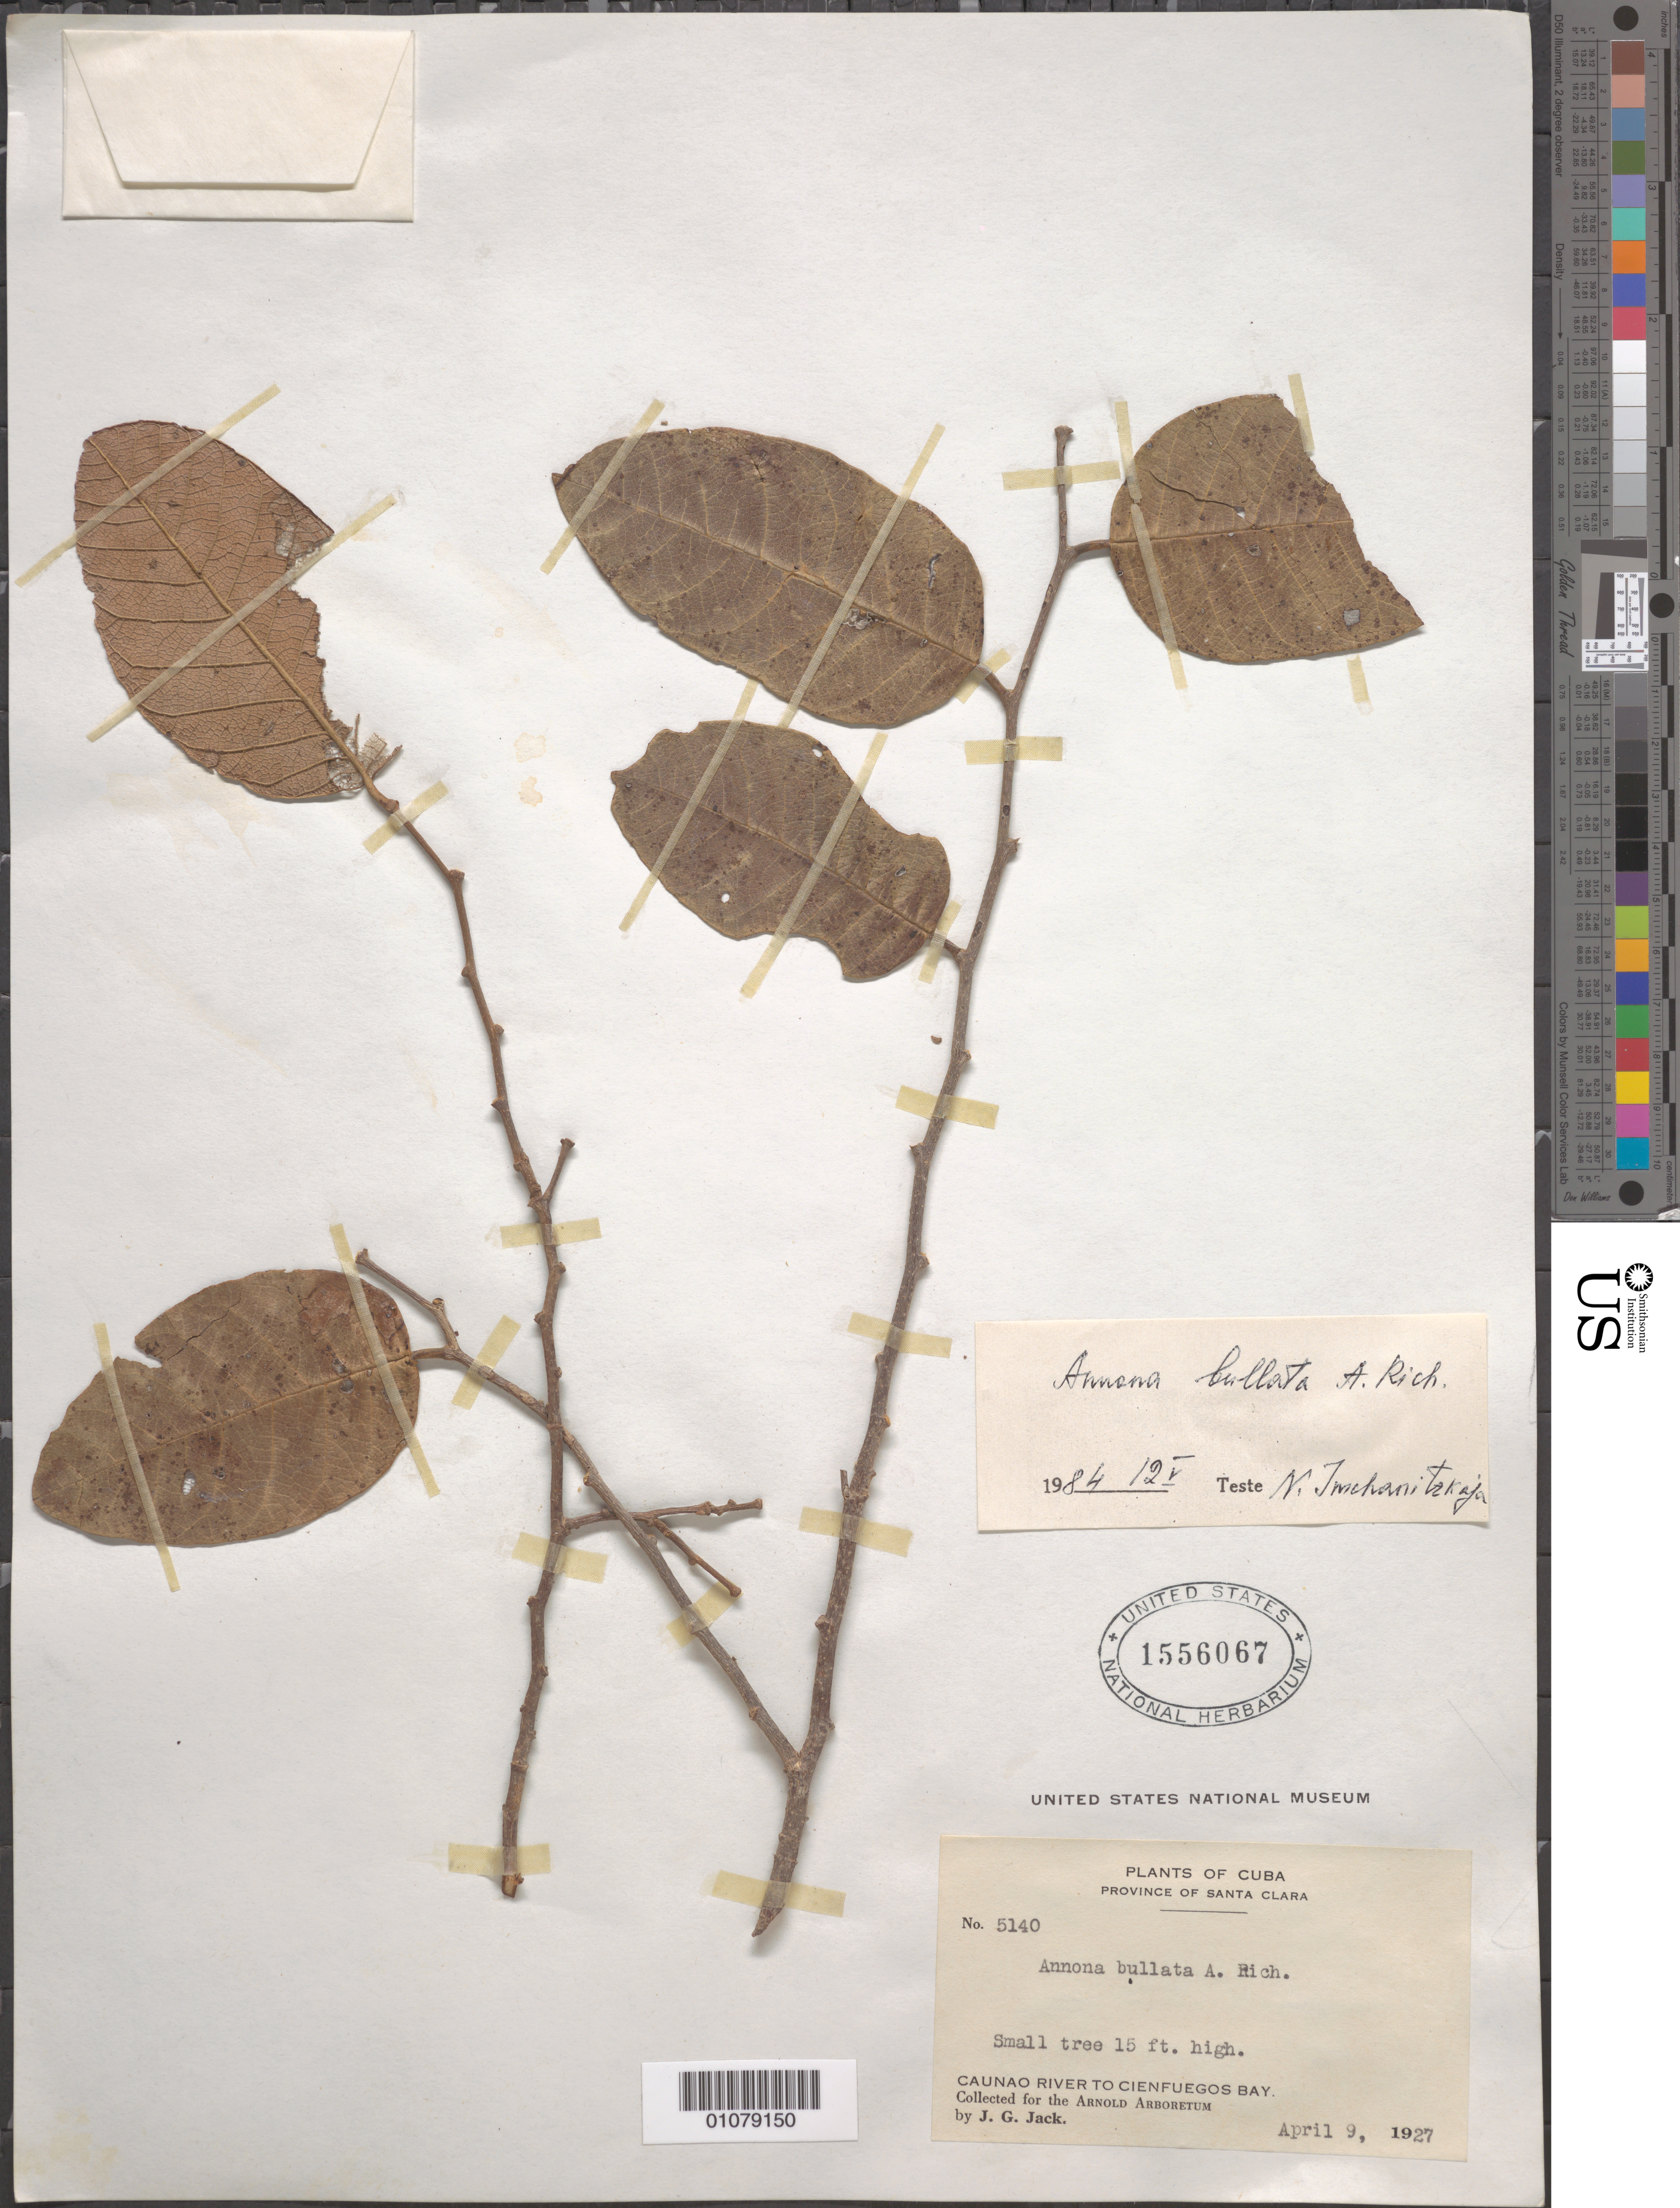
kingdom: Plantae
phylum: Tracheophyta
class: Magnoliopsida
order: Magnoliales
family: Annonaceae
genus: Annona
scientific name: Annona bullata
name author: A. Rich.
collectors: J. G. Jack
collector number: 5140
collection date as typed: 09 Apr 1927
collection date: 1927-04-09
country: Cuba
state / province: Cienfuegos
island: Cuba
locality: Province of Santa Clara Caunao River to Cienfuegos Bay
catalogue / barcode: US 1556067